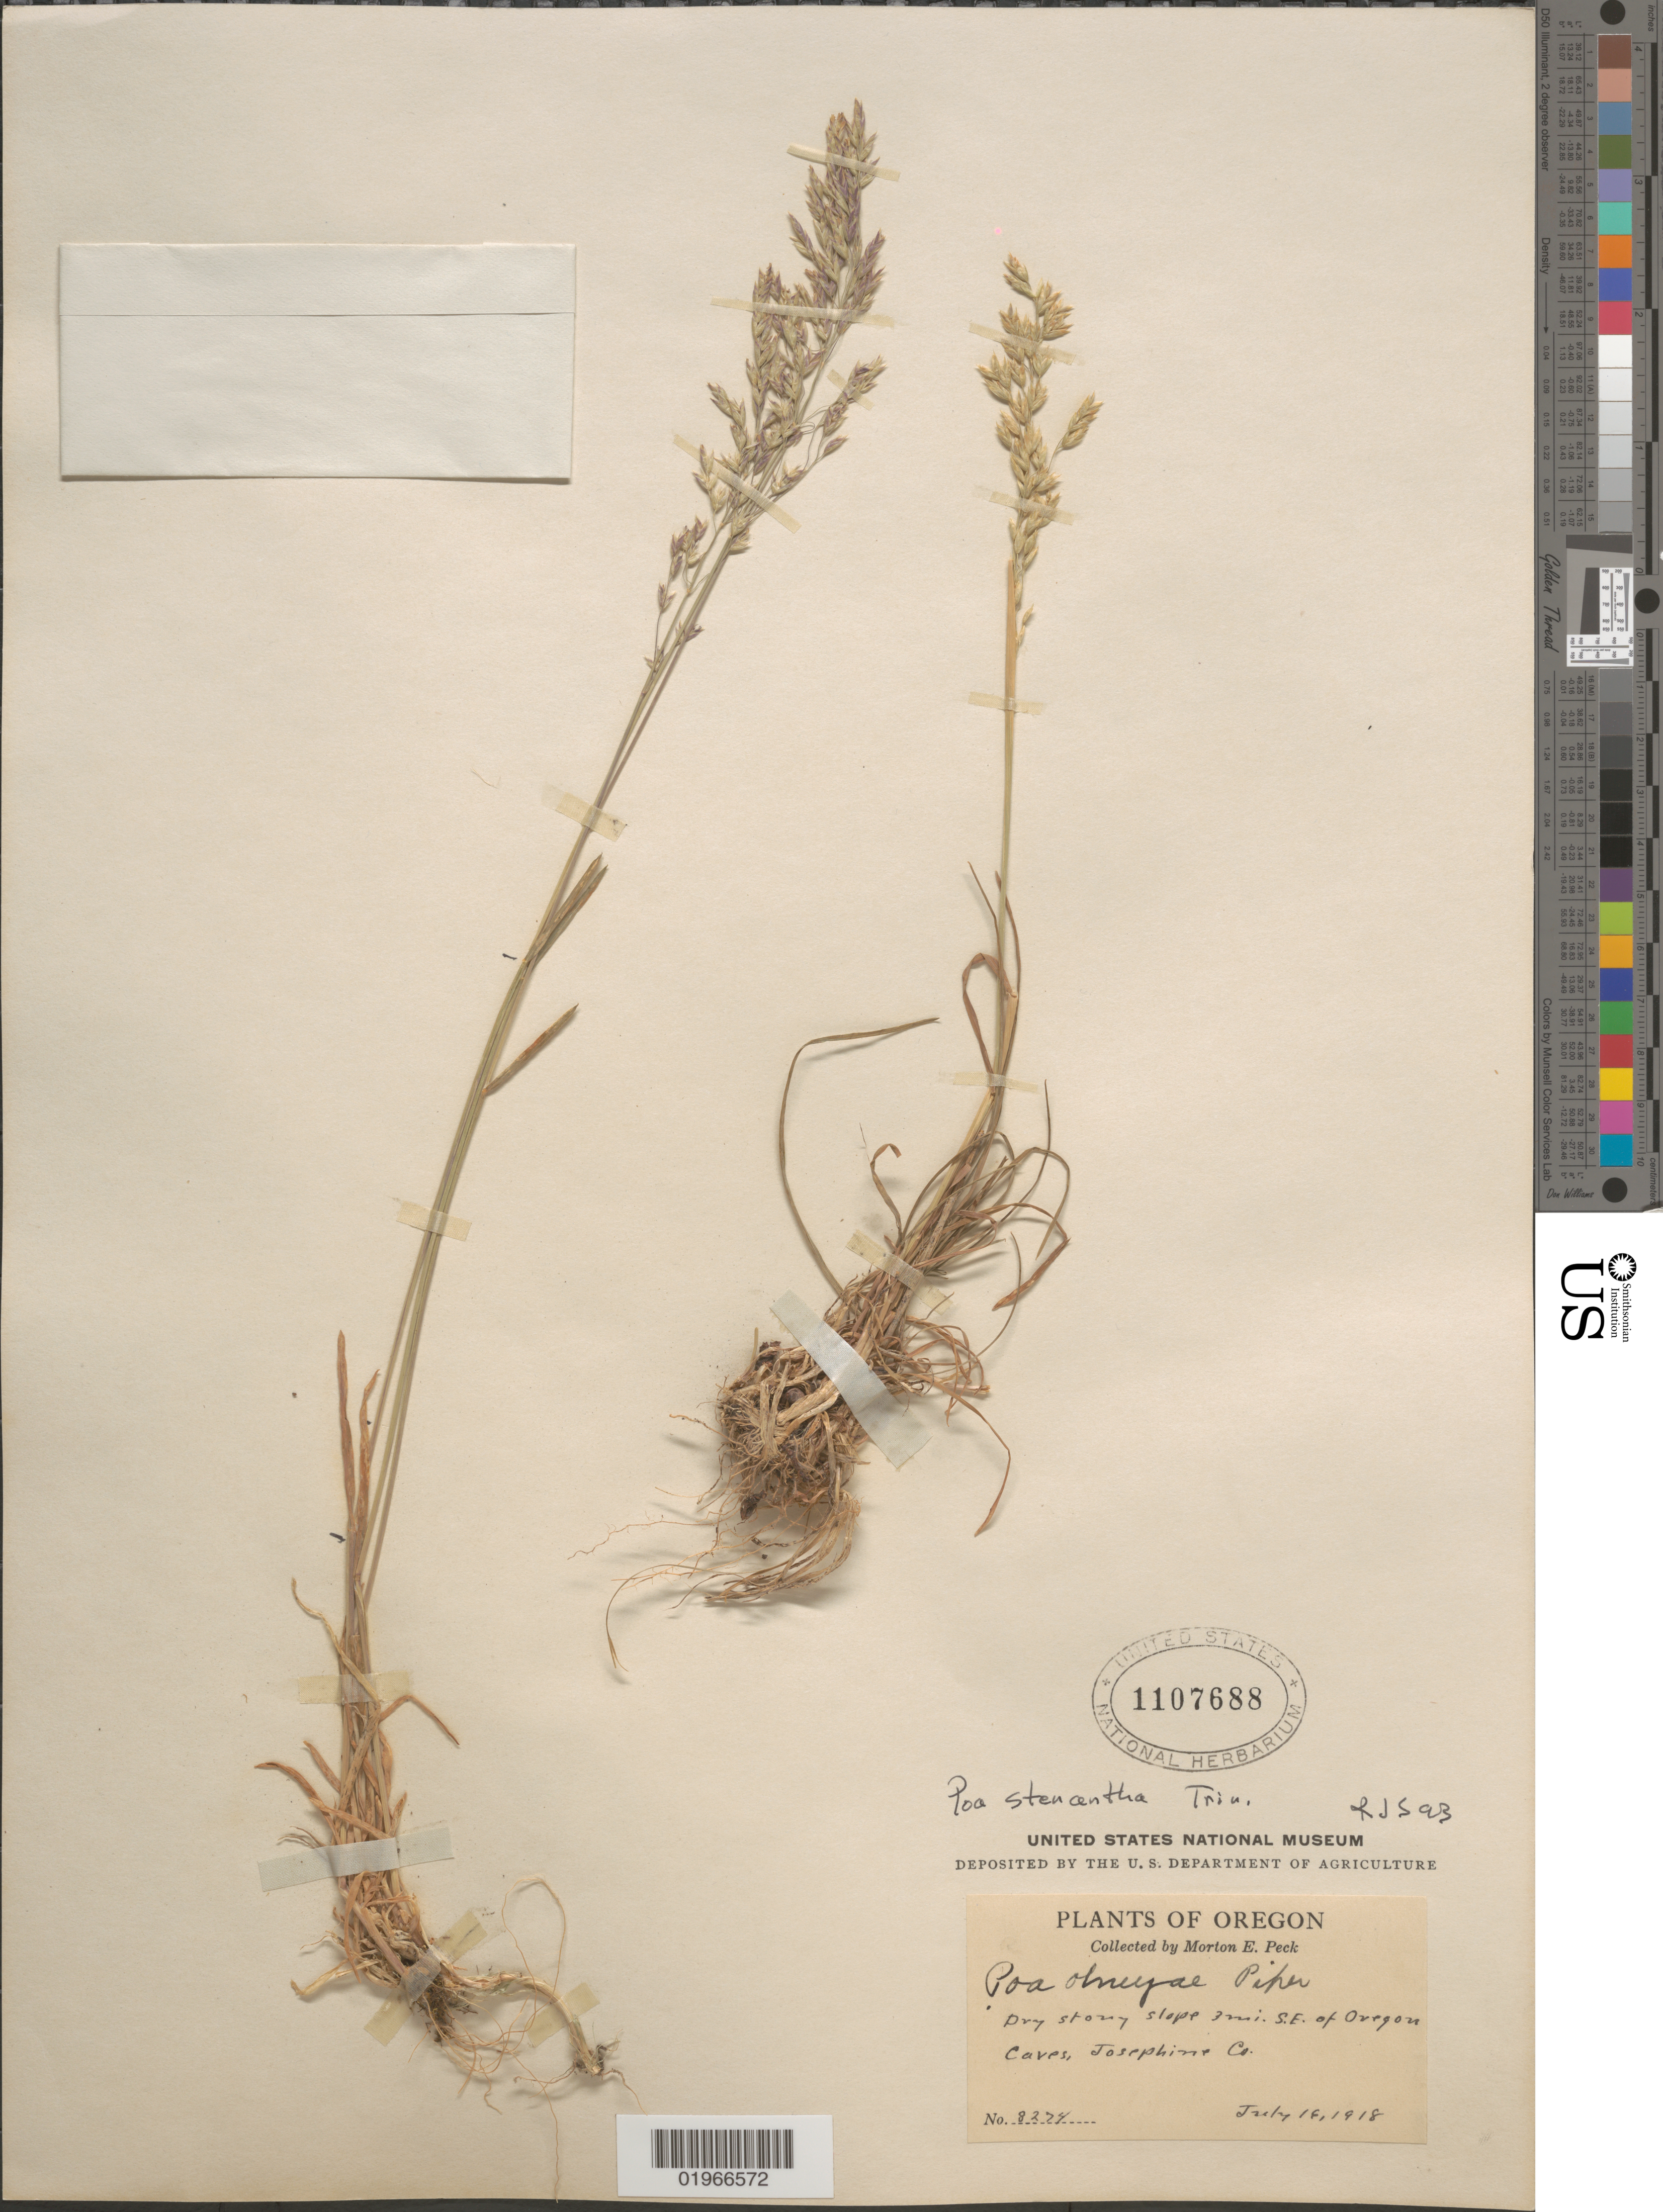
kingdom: Plantae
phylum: Tracheophyta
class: Liliopsida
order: Poales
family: Poaceae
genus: Poa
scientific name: Poa stenantha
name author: Trin.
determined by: Soreng, Robert J., Research Associate (BOT), Smithsonian Institution - National Museum of Natural History (UNITED STATES)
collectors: M. E. Peck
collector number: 8274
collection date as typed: July 16, 1918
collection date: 1918-07-16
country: United States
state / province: Oregon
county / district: Josephine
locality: Dry stony slope 3 mi. S.E. of Oregon Caves.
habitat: Dry stony slope.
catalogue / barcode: US 1107688